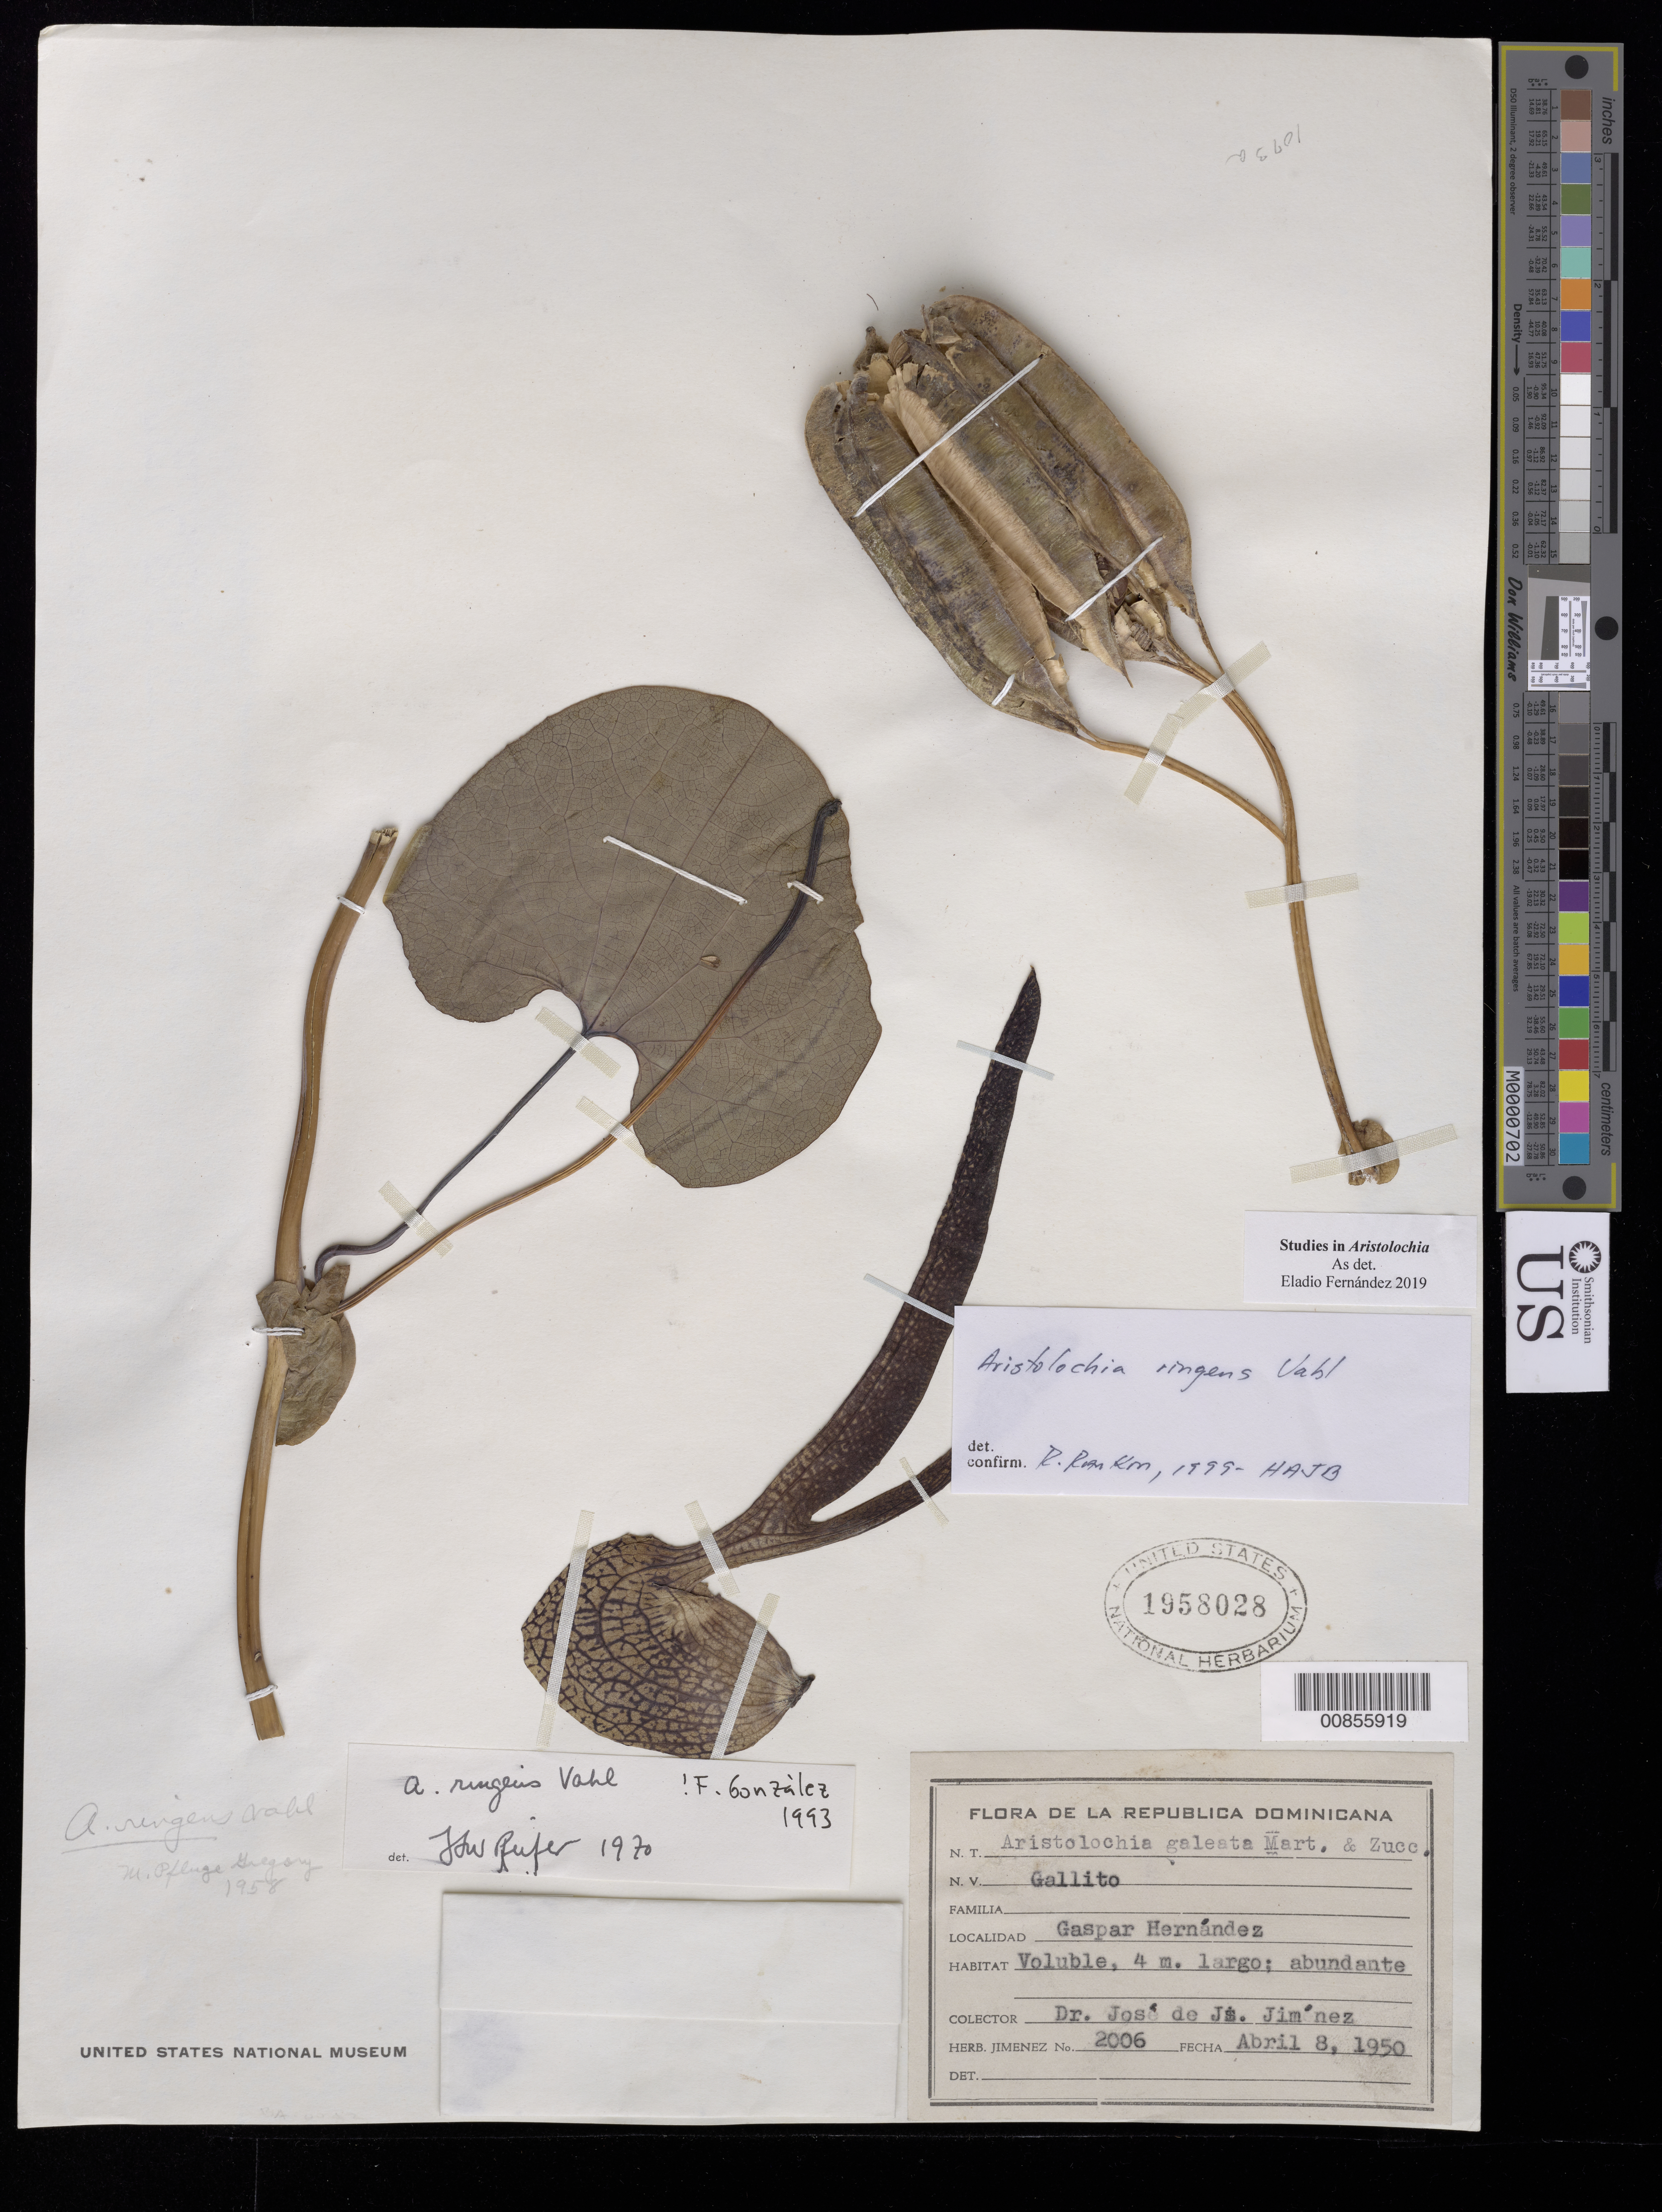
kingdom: Plantae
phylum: Tracheophyta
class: Magnoliopsida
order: Piperales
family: Aristolochiaceae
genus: Aristolochia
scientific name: Aristolochia ringens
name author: Vahl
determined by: Rankin Rodriguez, Rosa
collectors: J. J. Jiménez Almonte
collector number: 2006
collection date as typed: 08 Apr 1950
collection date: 1950-04-08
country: Dominican Republic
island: Hispaniola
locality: Gaspar Hernández.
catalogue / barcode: US 1958028